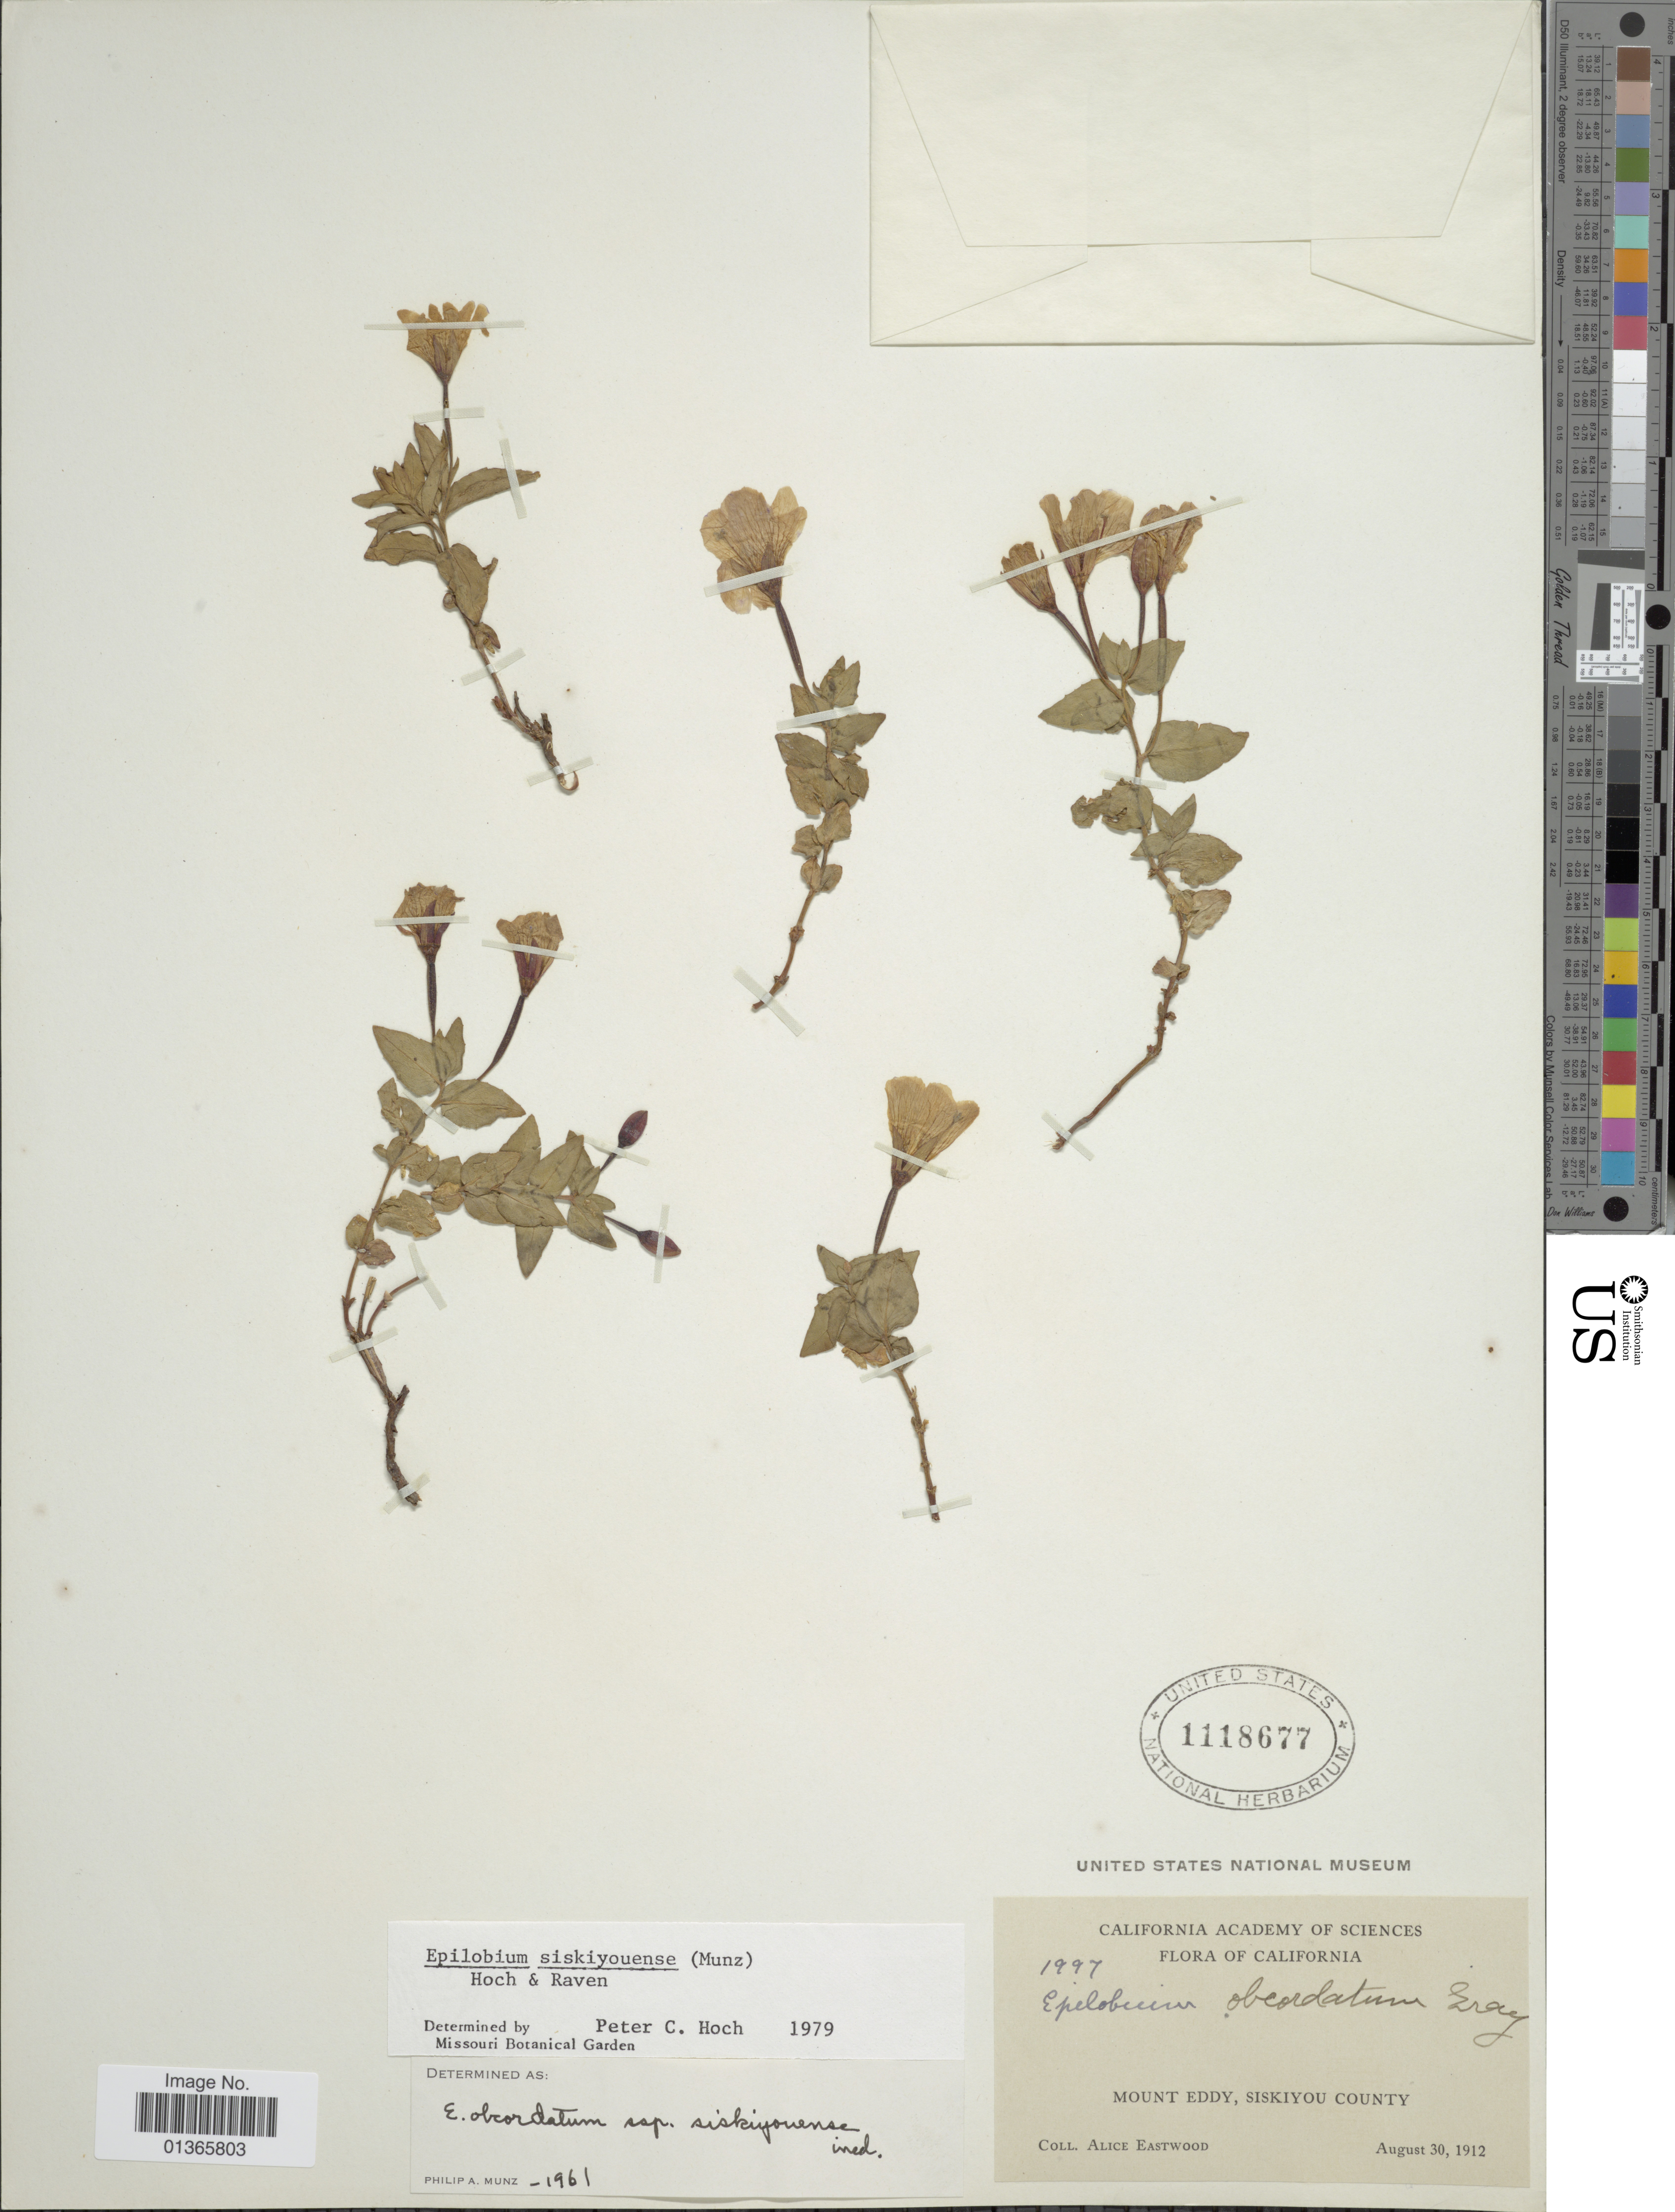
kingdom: Plantae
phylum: Tracheophyta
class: Magnoliopsida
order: Myrtales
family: Onagraceae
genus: Epilobium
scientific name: Epilobium siskiyouense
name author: (Munz) Hoch & P.H. Raven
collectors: A. Eastwood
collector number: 1997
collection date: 1912-08-30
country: United States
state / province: California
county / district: Siskiyou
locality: Mount Eddy, Siskiyou County.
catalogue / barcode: US 1118677